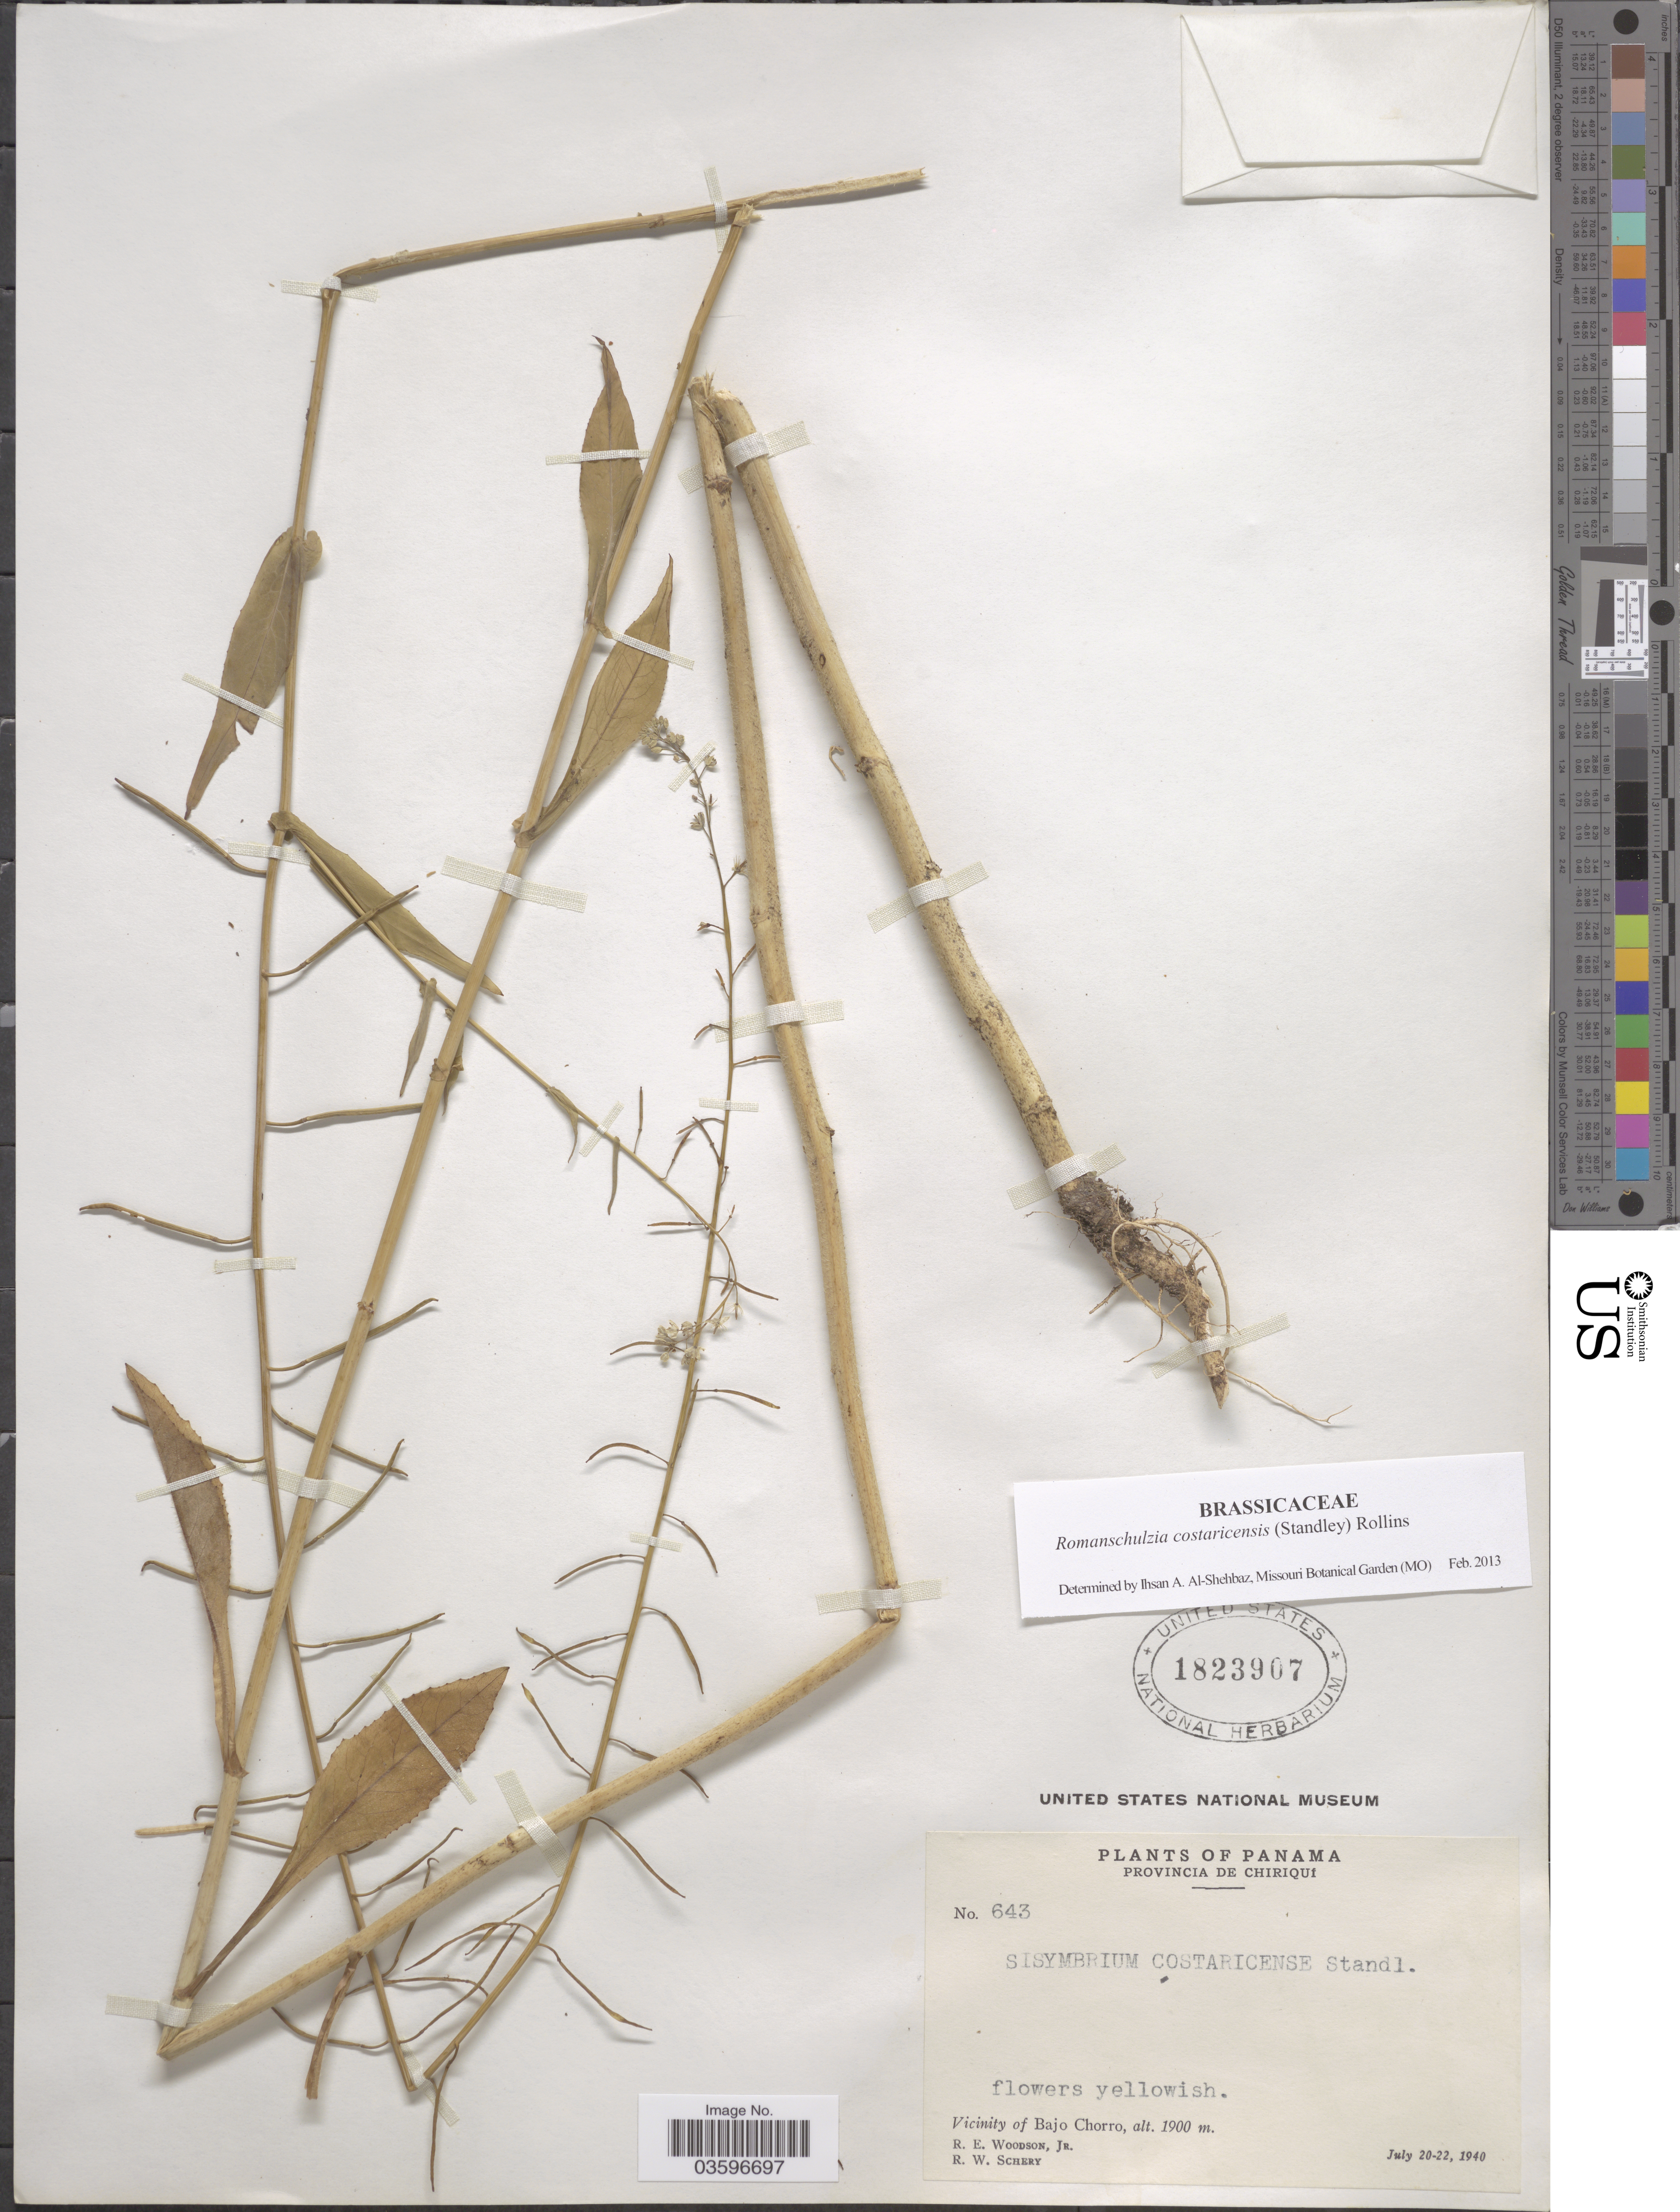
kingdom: Plantae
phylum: Tracheophyta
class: Magnoliopsida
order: Brassicales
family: Brassicaceae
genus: Romanschulzia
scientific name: Romanschulzia costaricensis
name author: (Standl.) Rollins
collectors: R. E. Woodson & R. W. Schery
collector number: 643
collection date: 1940-07-20/1940-07-22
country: Panama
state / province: Chiriqui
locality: Vicinity of Bajo Chorro.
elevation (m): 1900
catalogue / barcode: US 1823907